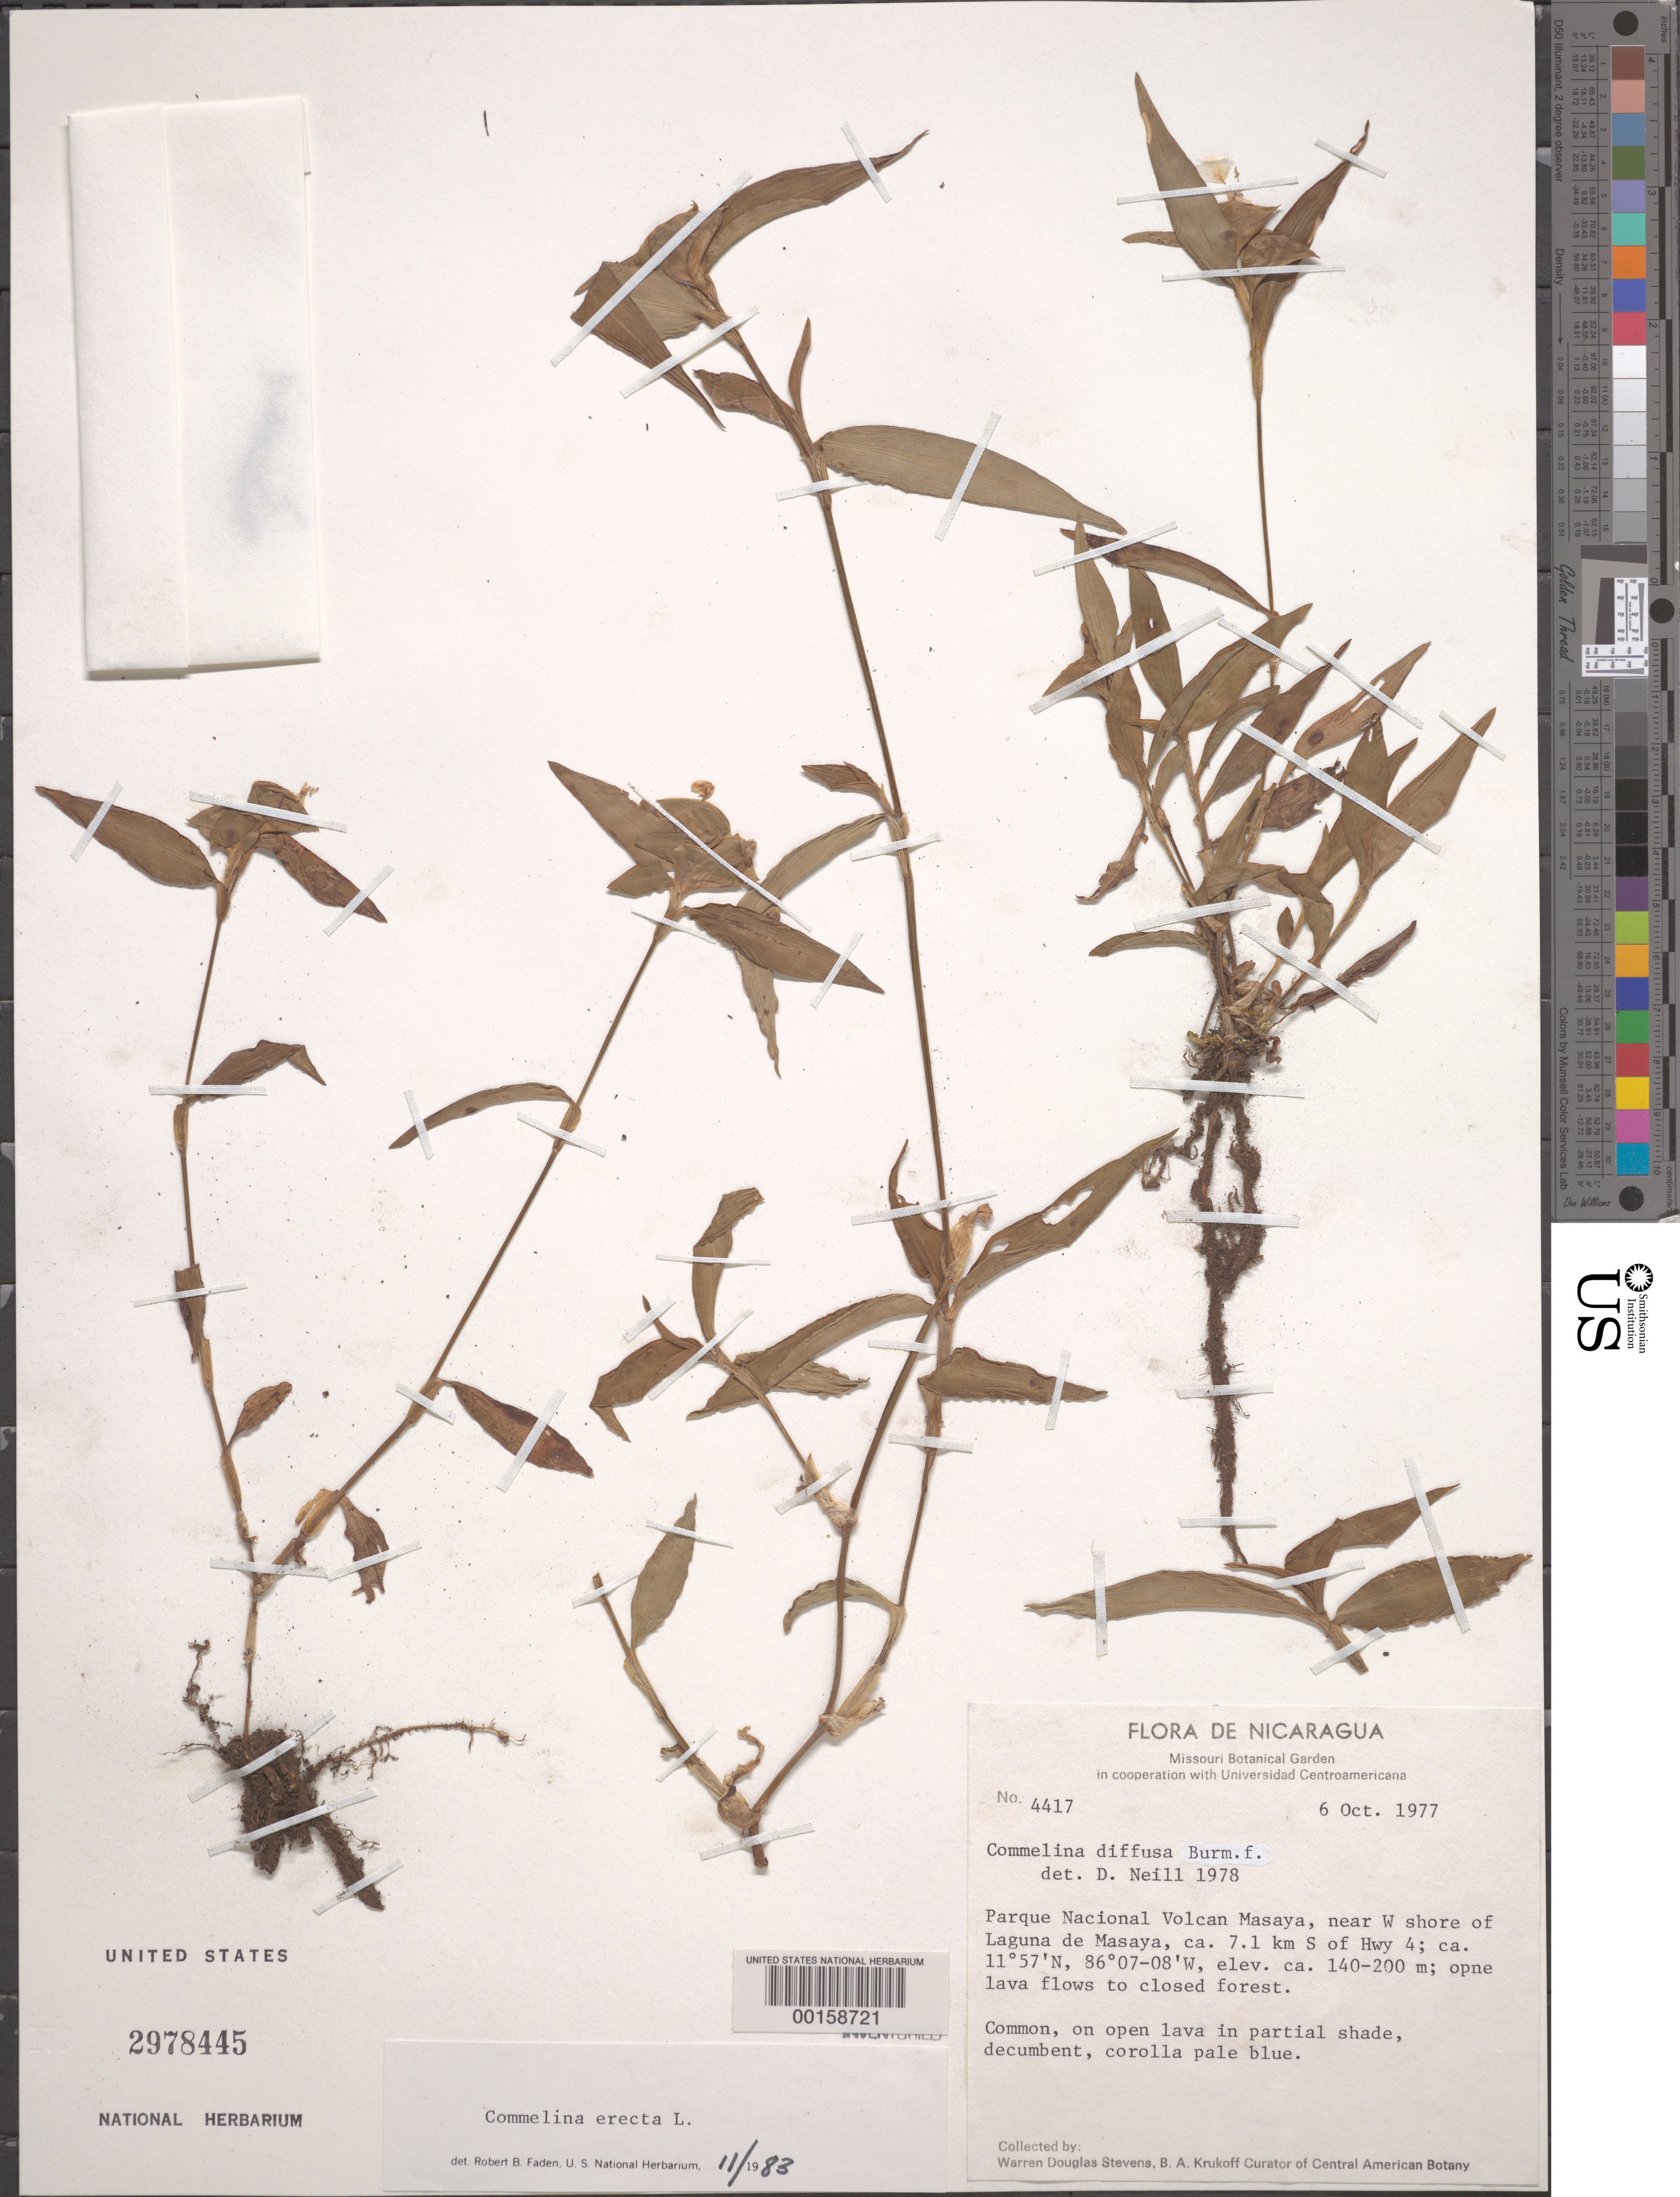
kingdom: Plantae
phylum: Tracheophyta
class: Liliopsida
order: Commelinales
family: Commelinaceae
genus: Commelina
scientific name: Commelina erecta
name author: L.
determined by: Faden, Robert B., (US), Smithsonian Institution - National Museum of Natural History (UNITED STATES)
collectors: W. Steens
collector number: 4417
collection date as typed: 06 Oct 1977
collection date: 1977-10-06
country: Nicaragua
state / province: Masaya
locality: Parque nacional volcan masaya, laguna de masaya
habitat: Shaded lava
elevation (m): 140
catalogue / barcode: US 2978445